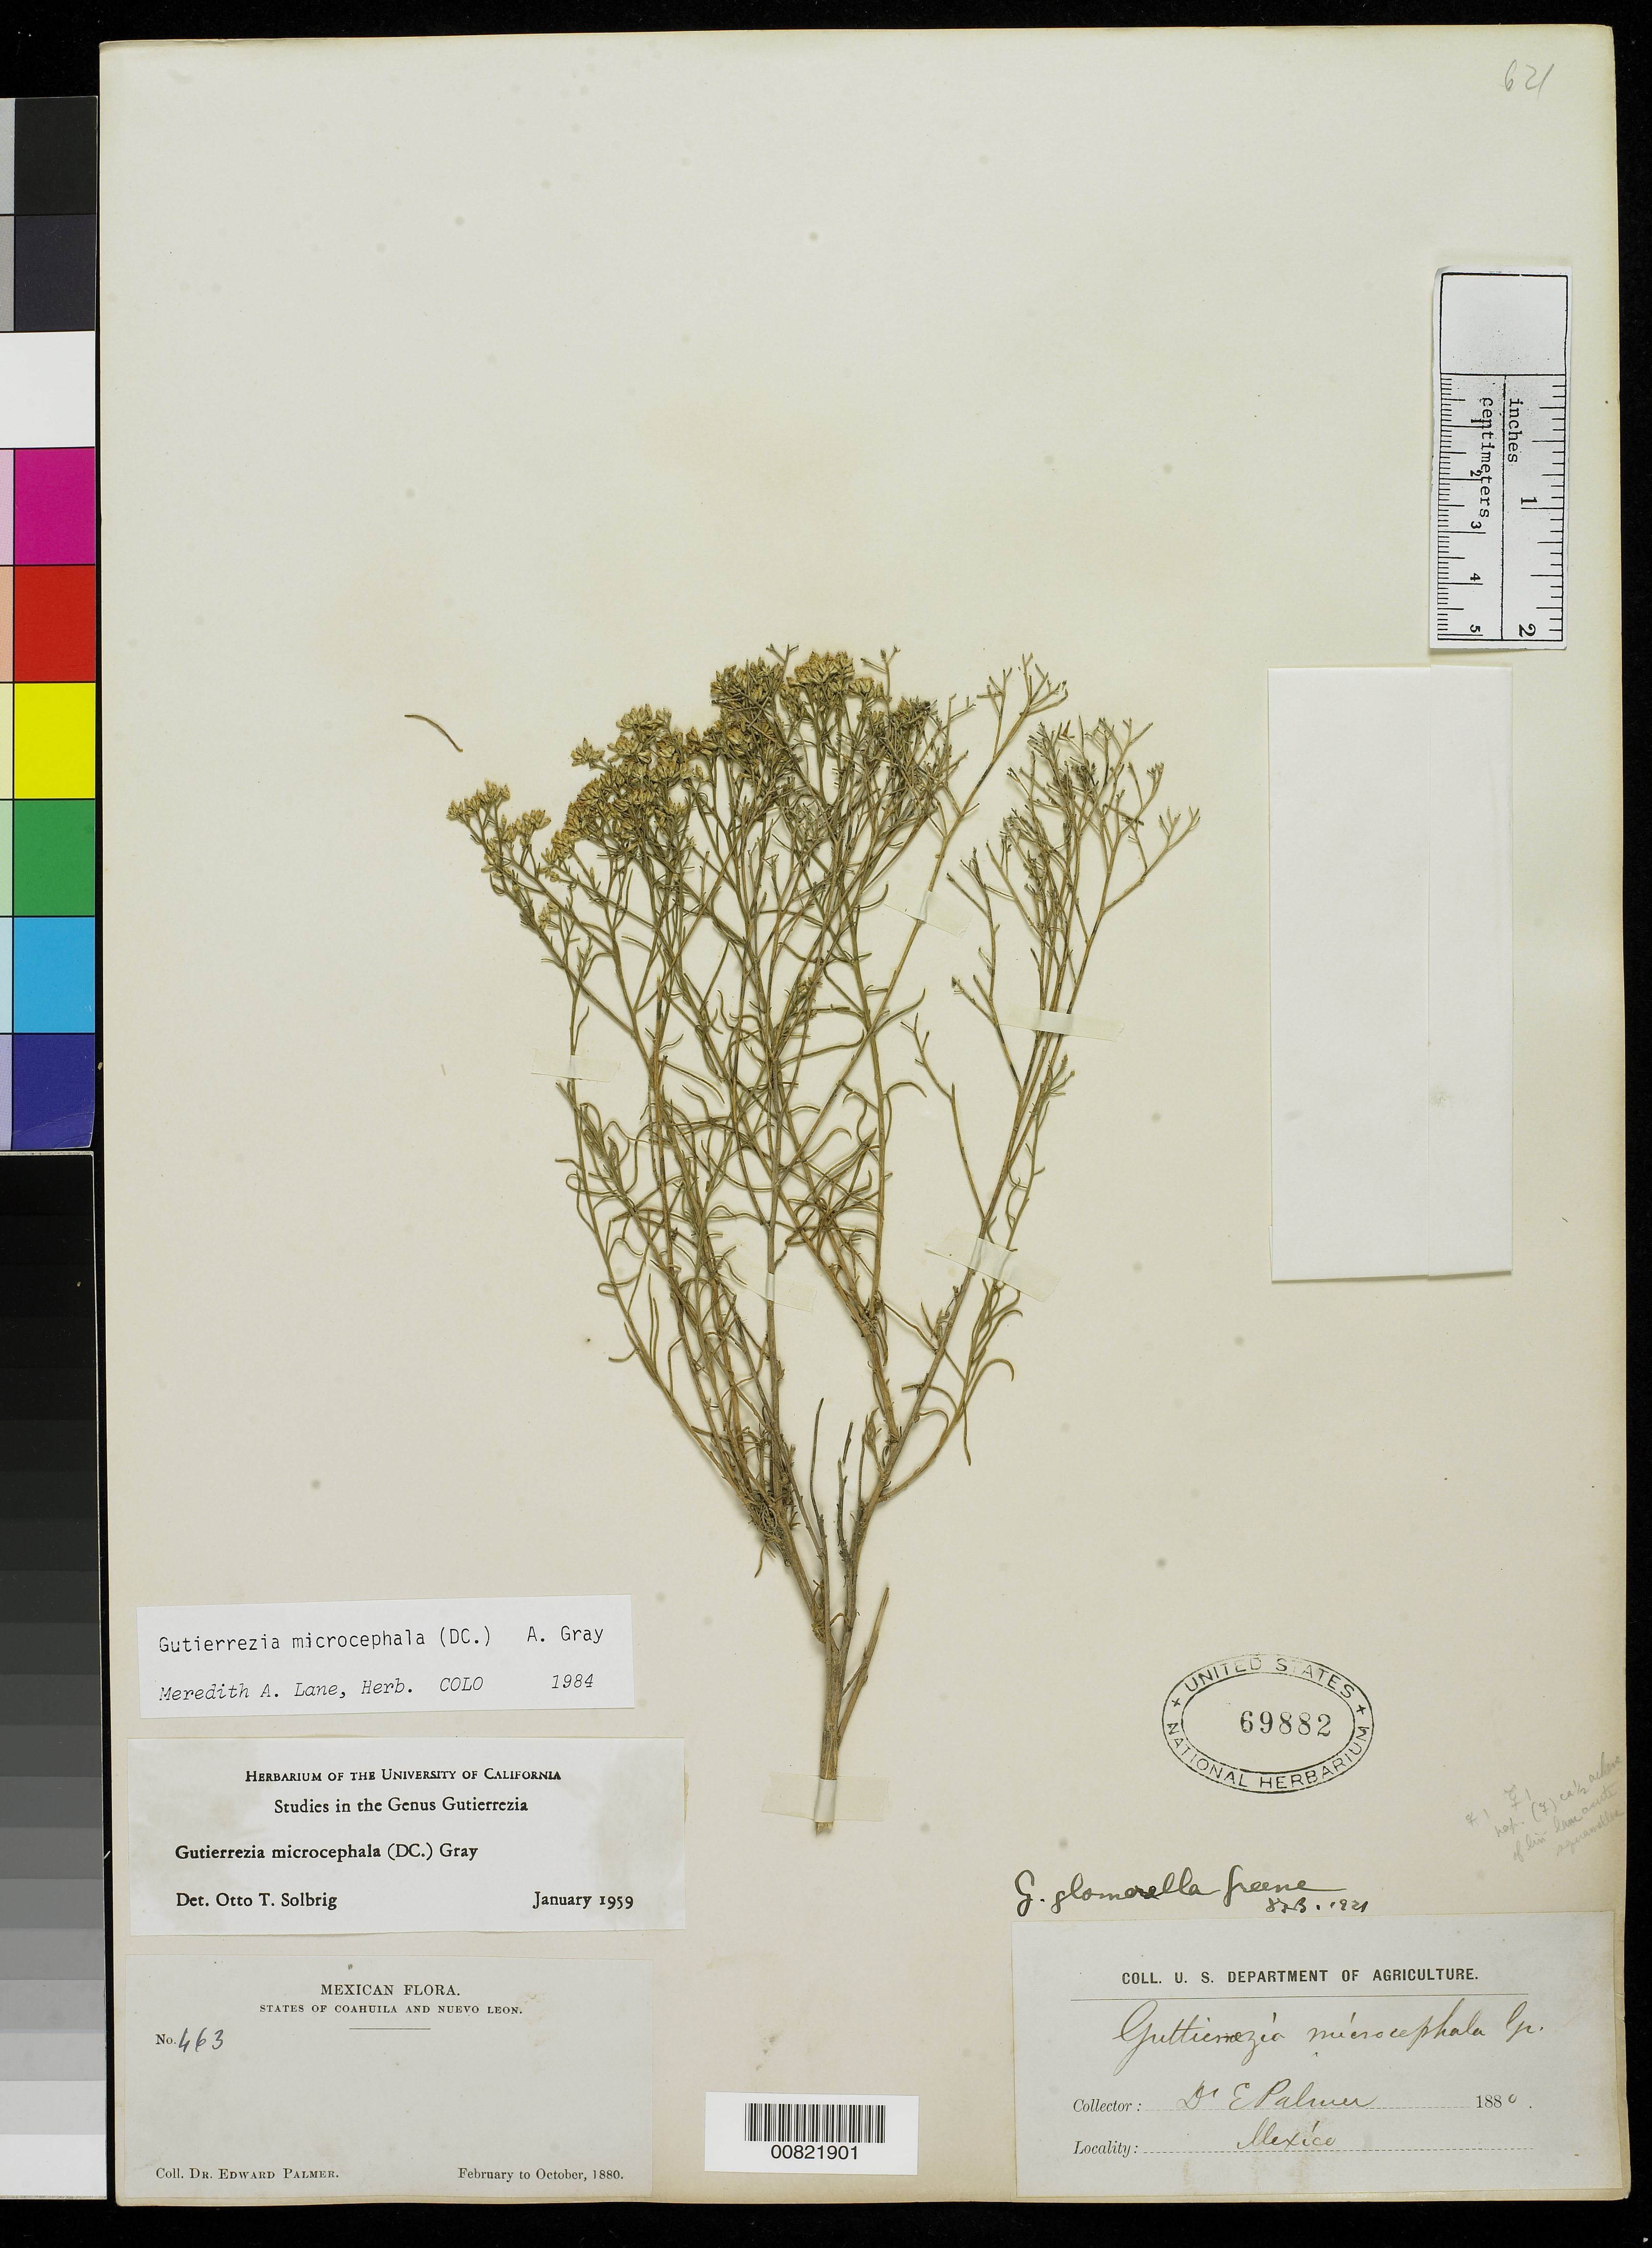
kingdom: Plantae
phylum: Tracheophyta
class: Magnoliopsida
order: Asterales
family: Asteraceae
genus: Gutierrezia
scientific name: Gutierrezia microcephala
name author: (DC.) A. Gray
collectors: E. Palmer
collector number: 463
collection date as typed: Feb 1880 to -- Oct 1880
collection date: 1880-02/1880-10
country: Mexico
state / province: Coahuila / Nuevo León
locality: States of Coahuila and Nuevo León.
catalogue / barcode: US 69882